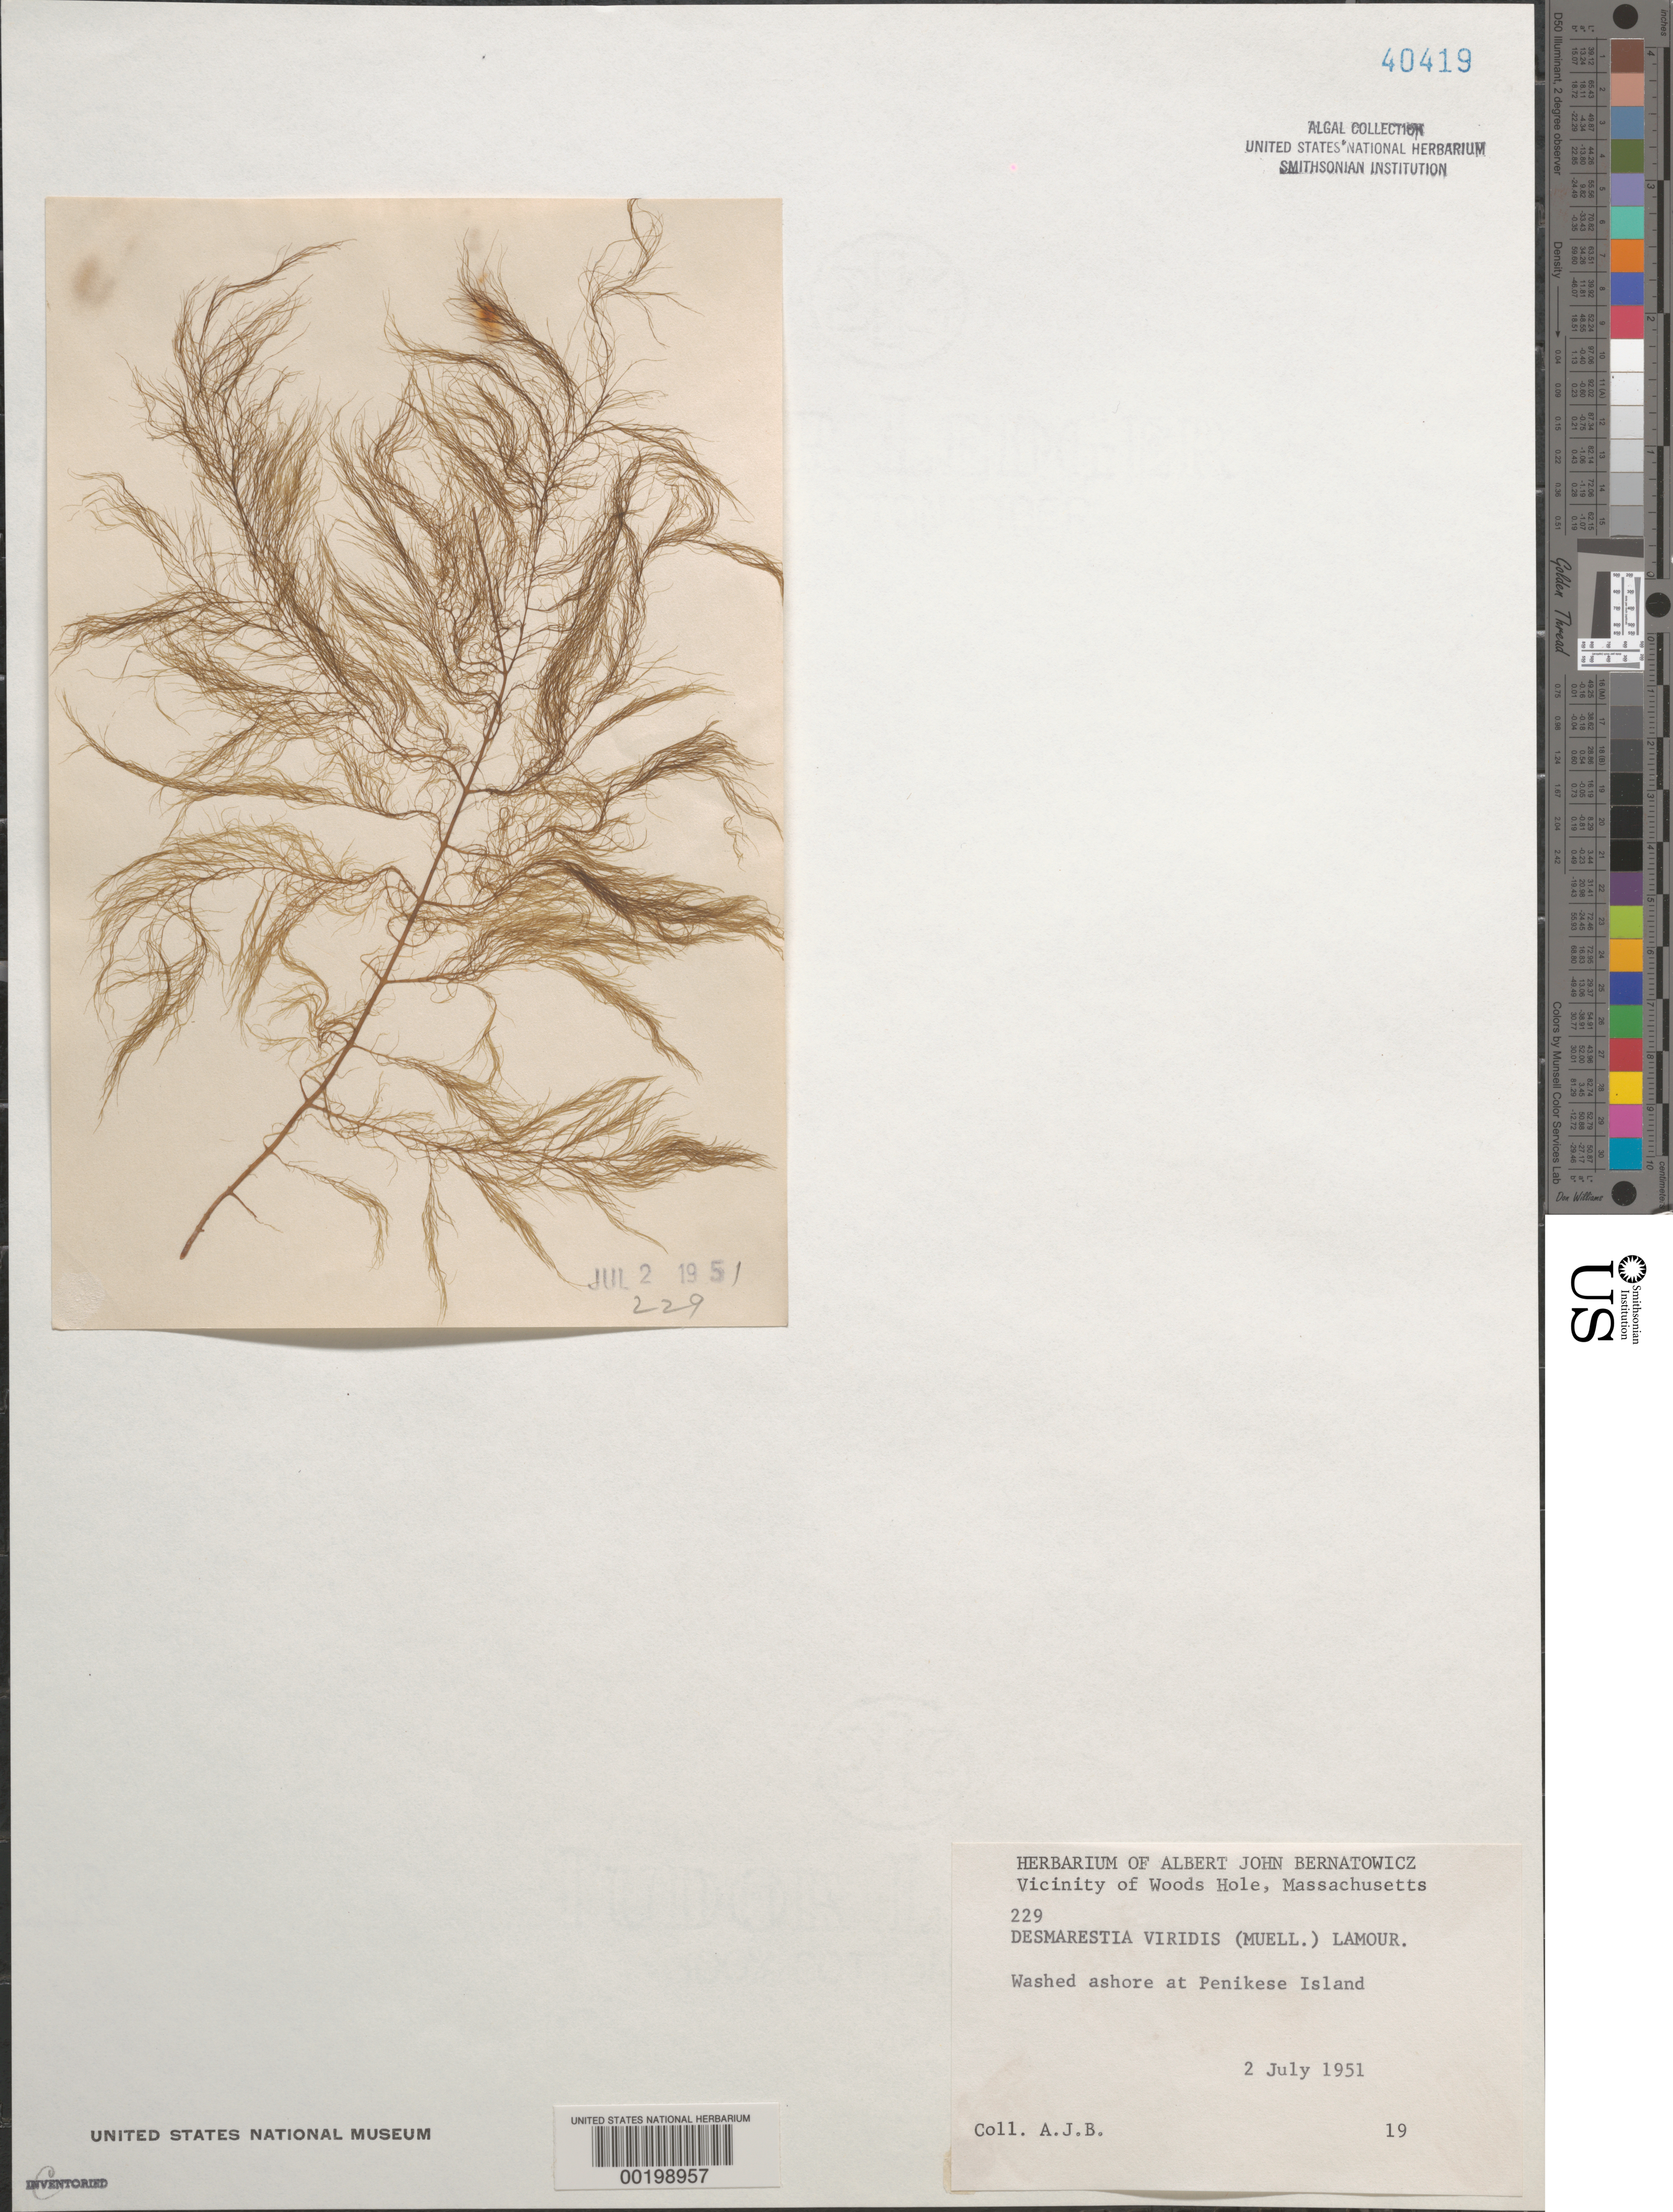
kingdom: Chromista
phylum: Ochrophyta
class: Phaeophyceae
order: Desmarestiales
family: Desmarestiaceae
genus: Desmarestia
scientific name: Desmarestia viridis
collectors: A. Bernatowicz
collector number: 229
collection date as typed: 02 Jul 1951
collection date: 1951-07-02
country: United States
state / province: Massachusetts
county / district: Dukes County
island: Penikese Island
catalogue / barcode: US 40419